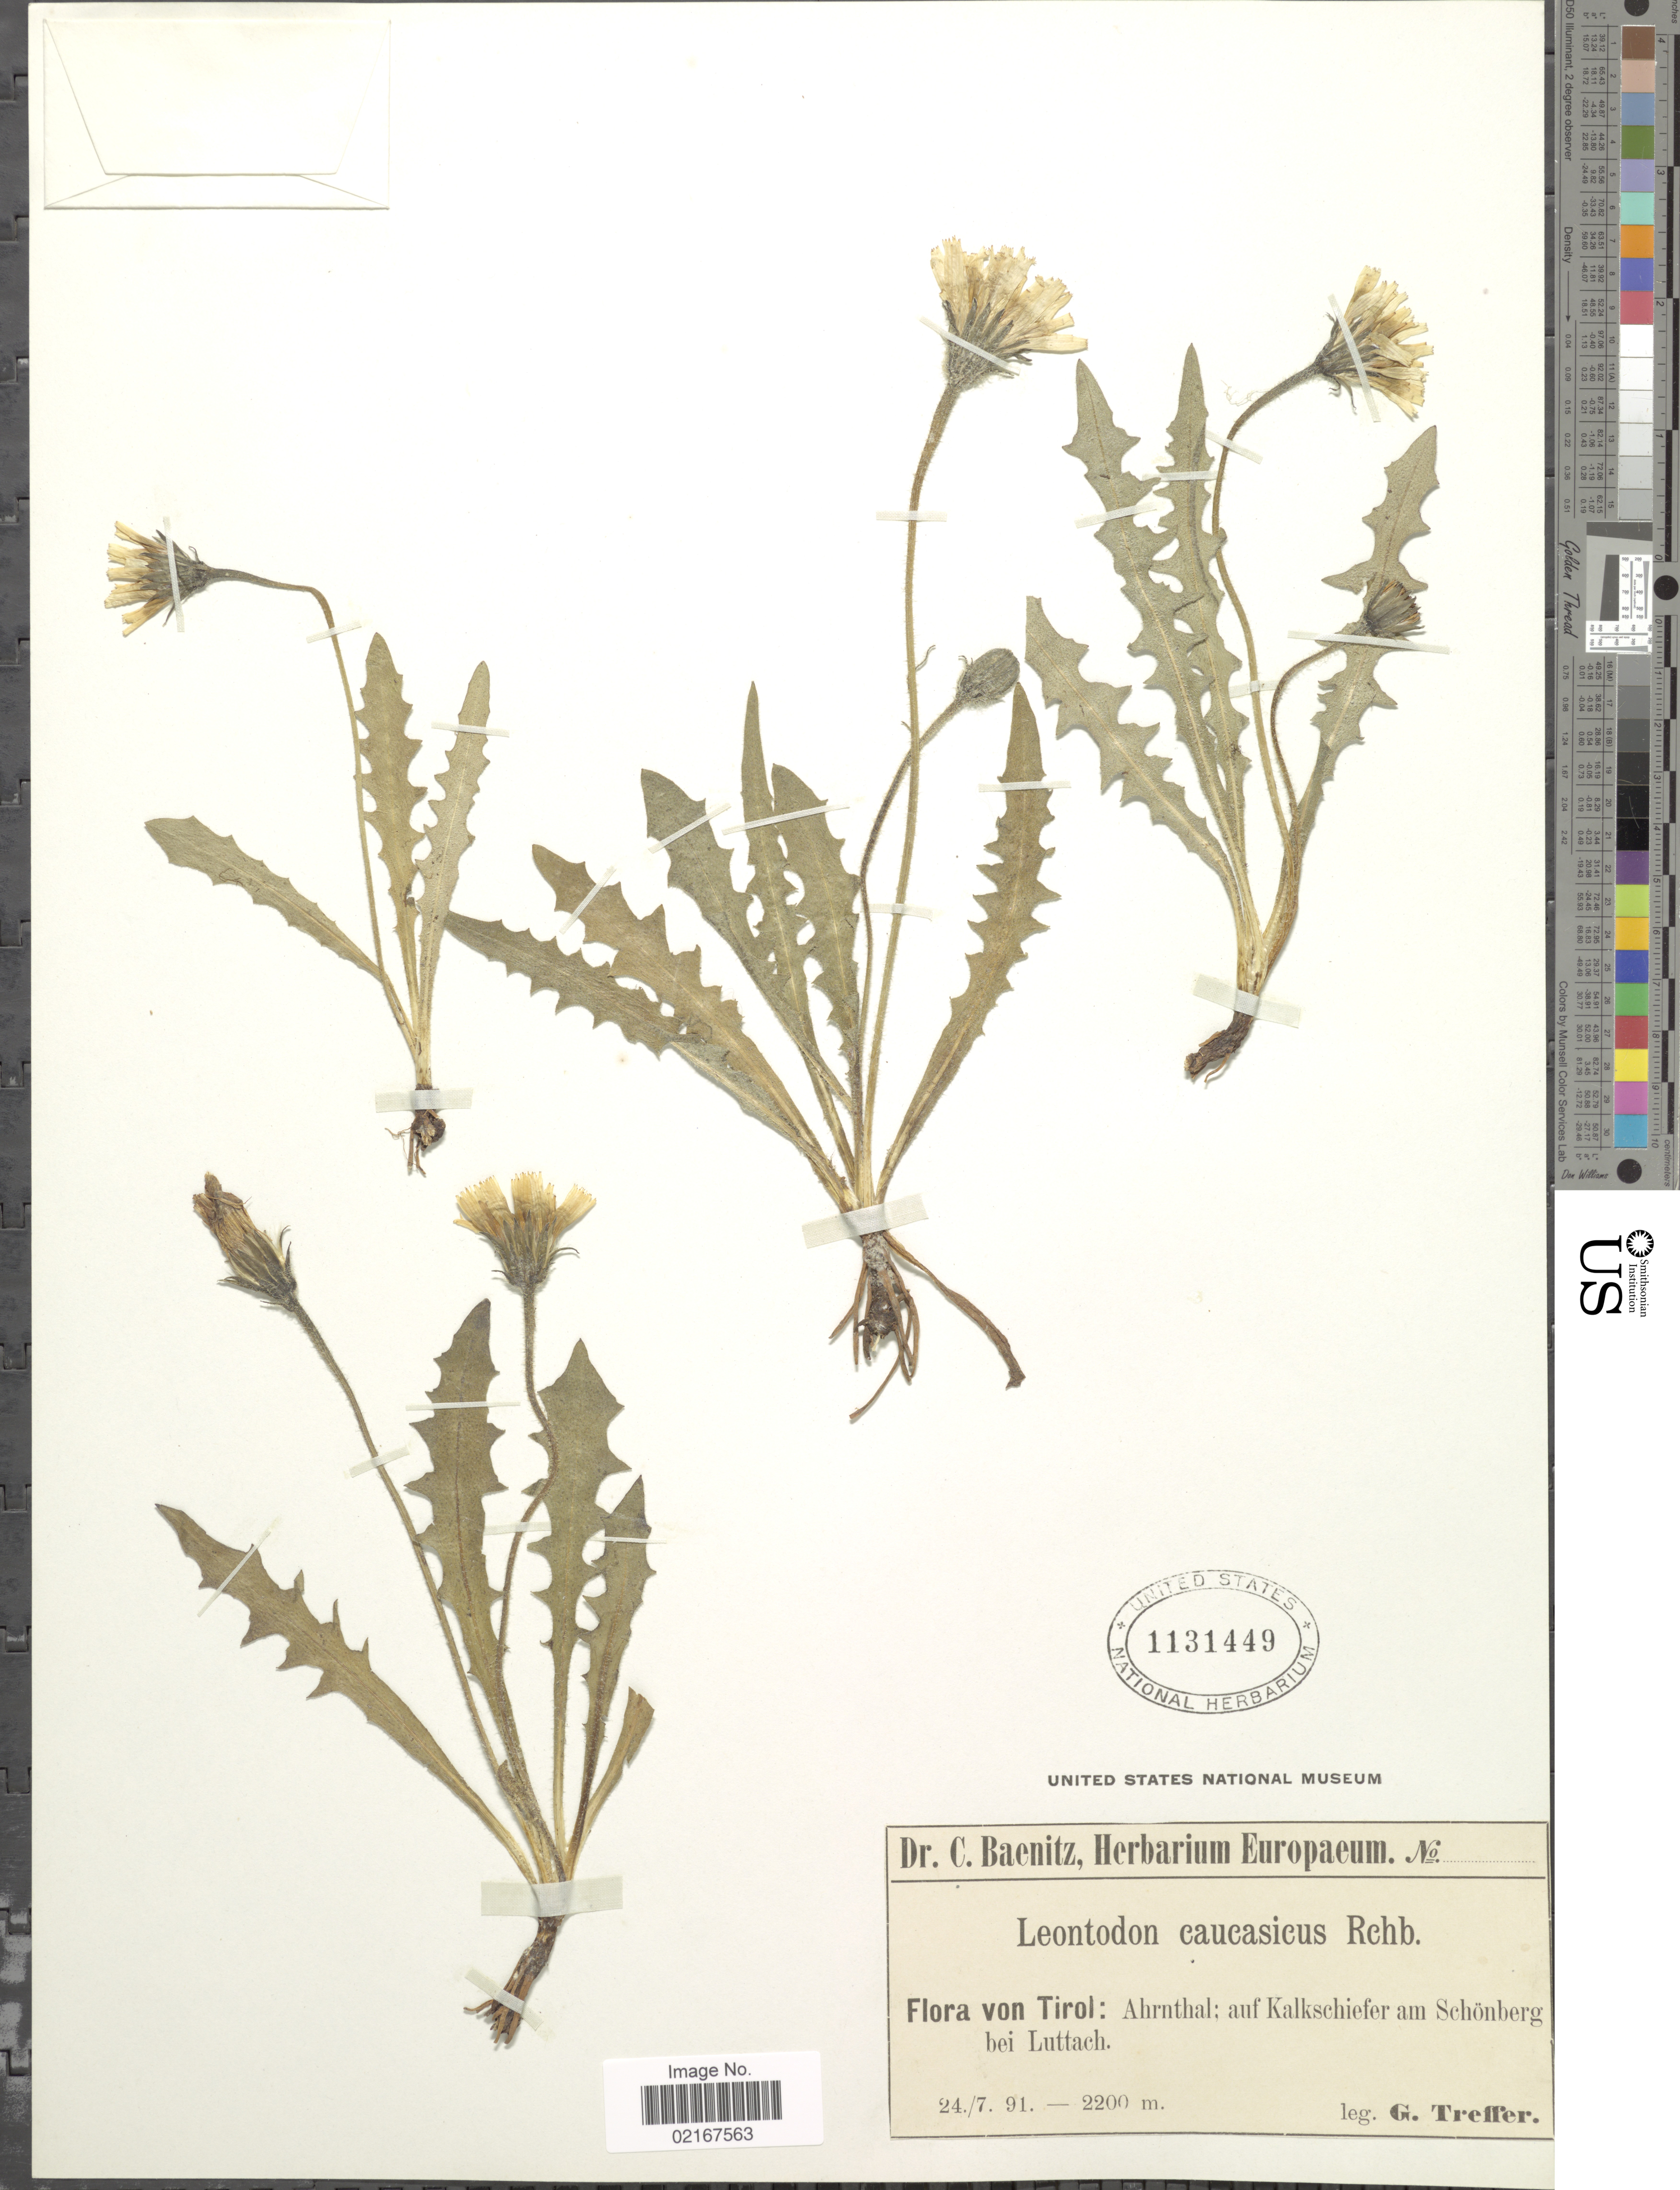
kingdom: Plantae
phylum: Tracheophyta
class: Magnoliopsida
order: Asterales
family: Asteraceae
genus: Leontodon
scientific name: Leontodon caucasicus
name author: (M. Bieb.) Fisch.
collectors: G. Treffer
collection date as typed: Transcribed d/m/y: 24/7/91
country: Austria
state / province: Tirol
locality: Ahrnthal, auf Kalkschiefer am Schonberg bei Luttach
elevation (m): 2200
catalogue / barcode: US 1131449